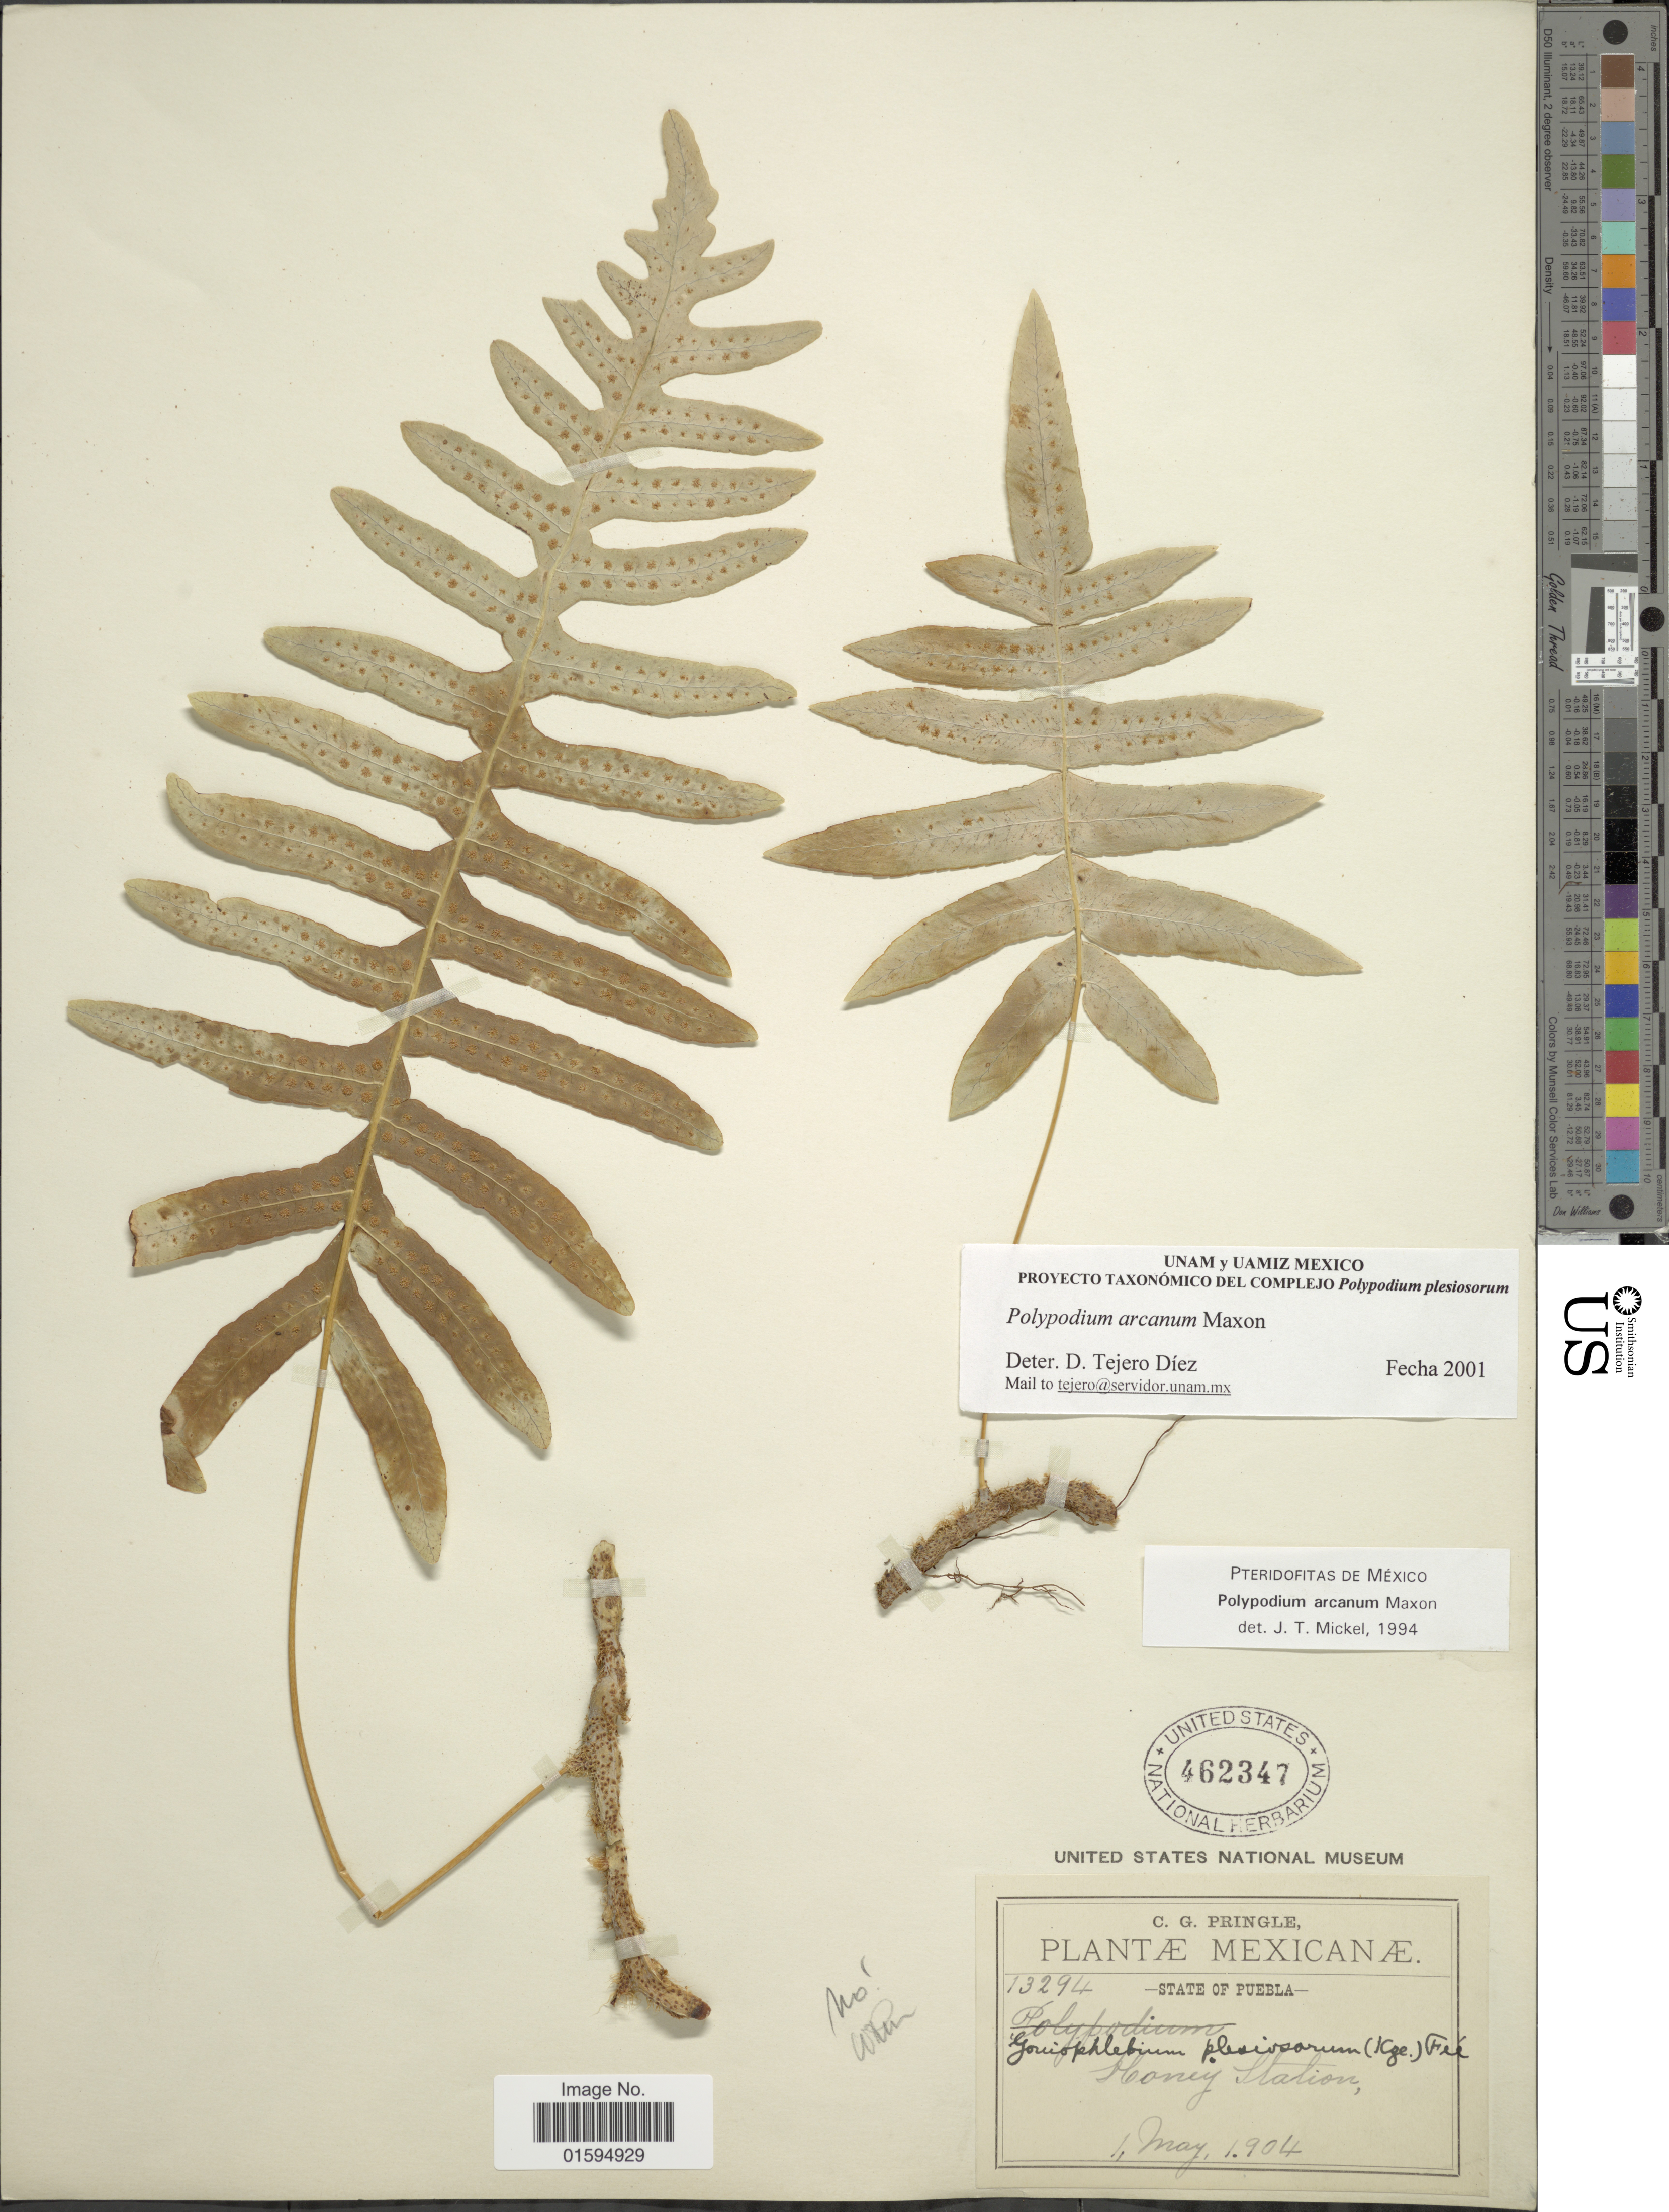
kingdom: Plantae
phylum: Tracheophyta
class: Polypodiopsida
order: Polypodiales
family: Polypodiaceae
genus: Polypodium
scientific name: Polypodium arcanum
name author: Maxon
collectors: C. G. Pringle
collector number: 13294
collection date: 1904-05-01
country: Mexico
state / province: Puebla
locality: Stae of Puebla, Honey Station.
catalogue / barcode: US 462347